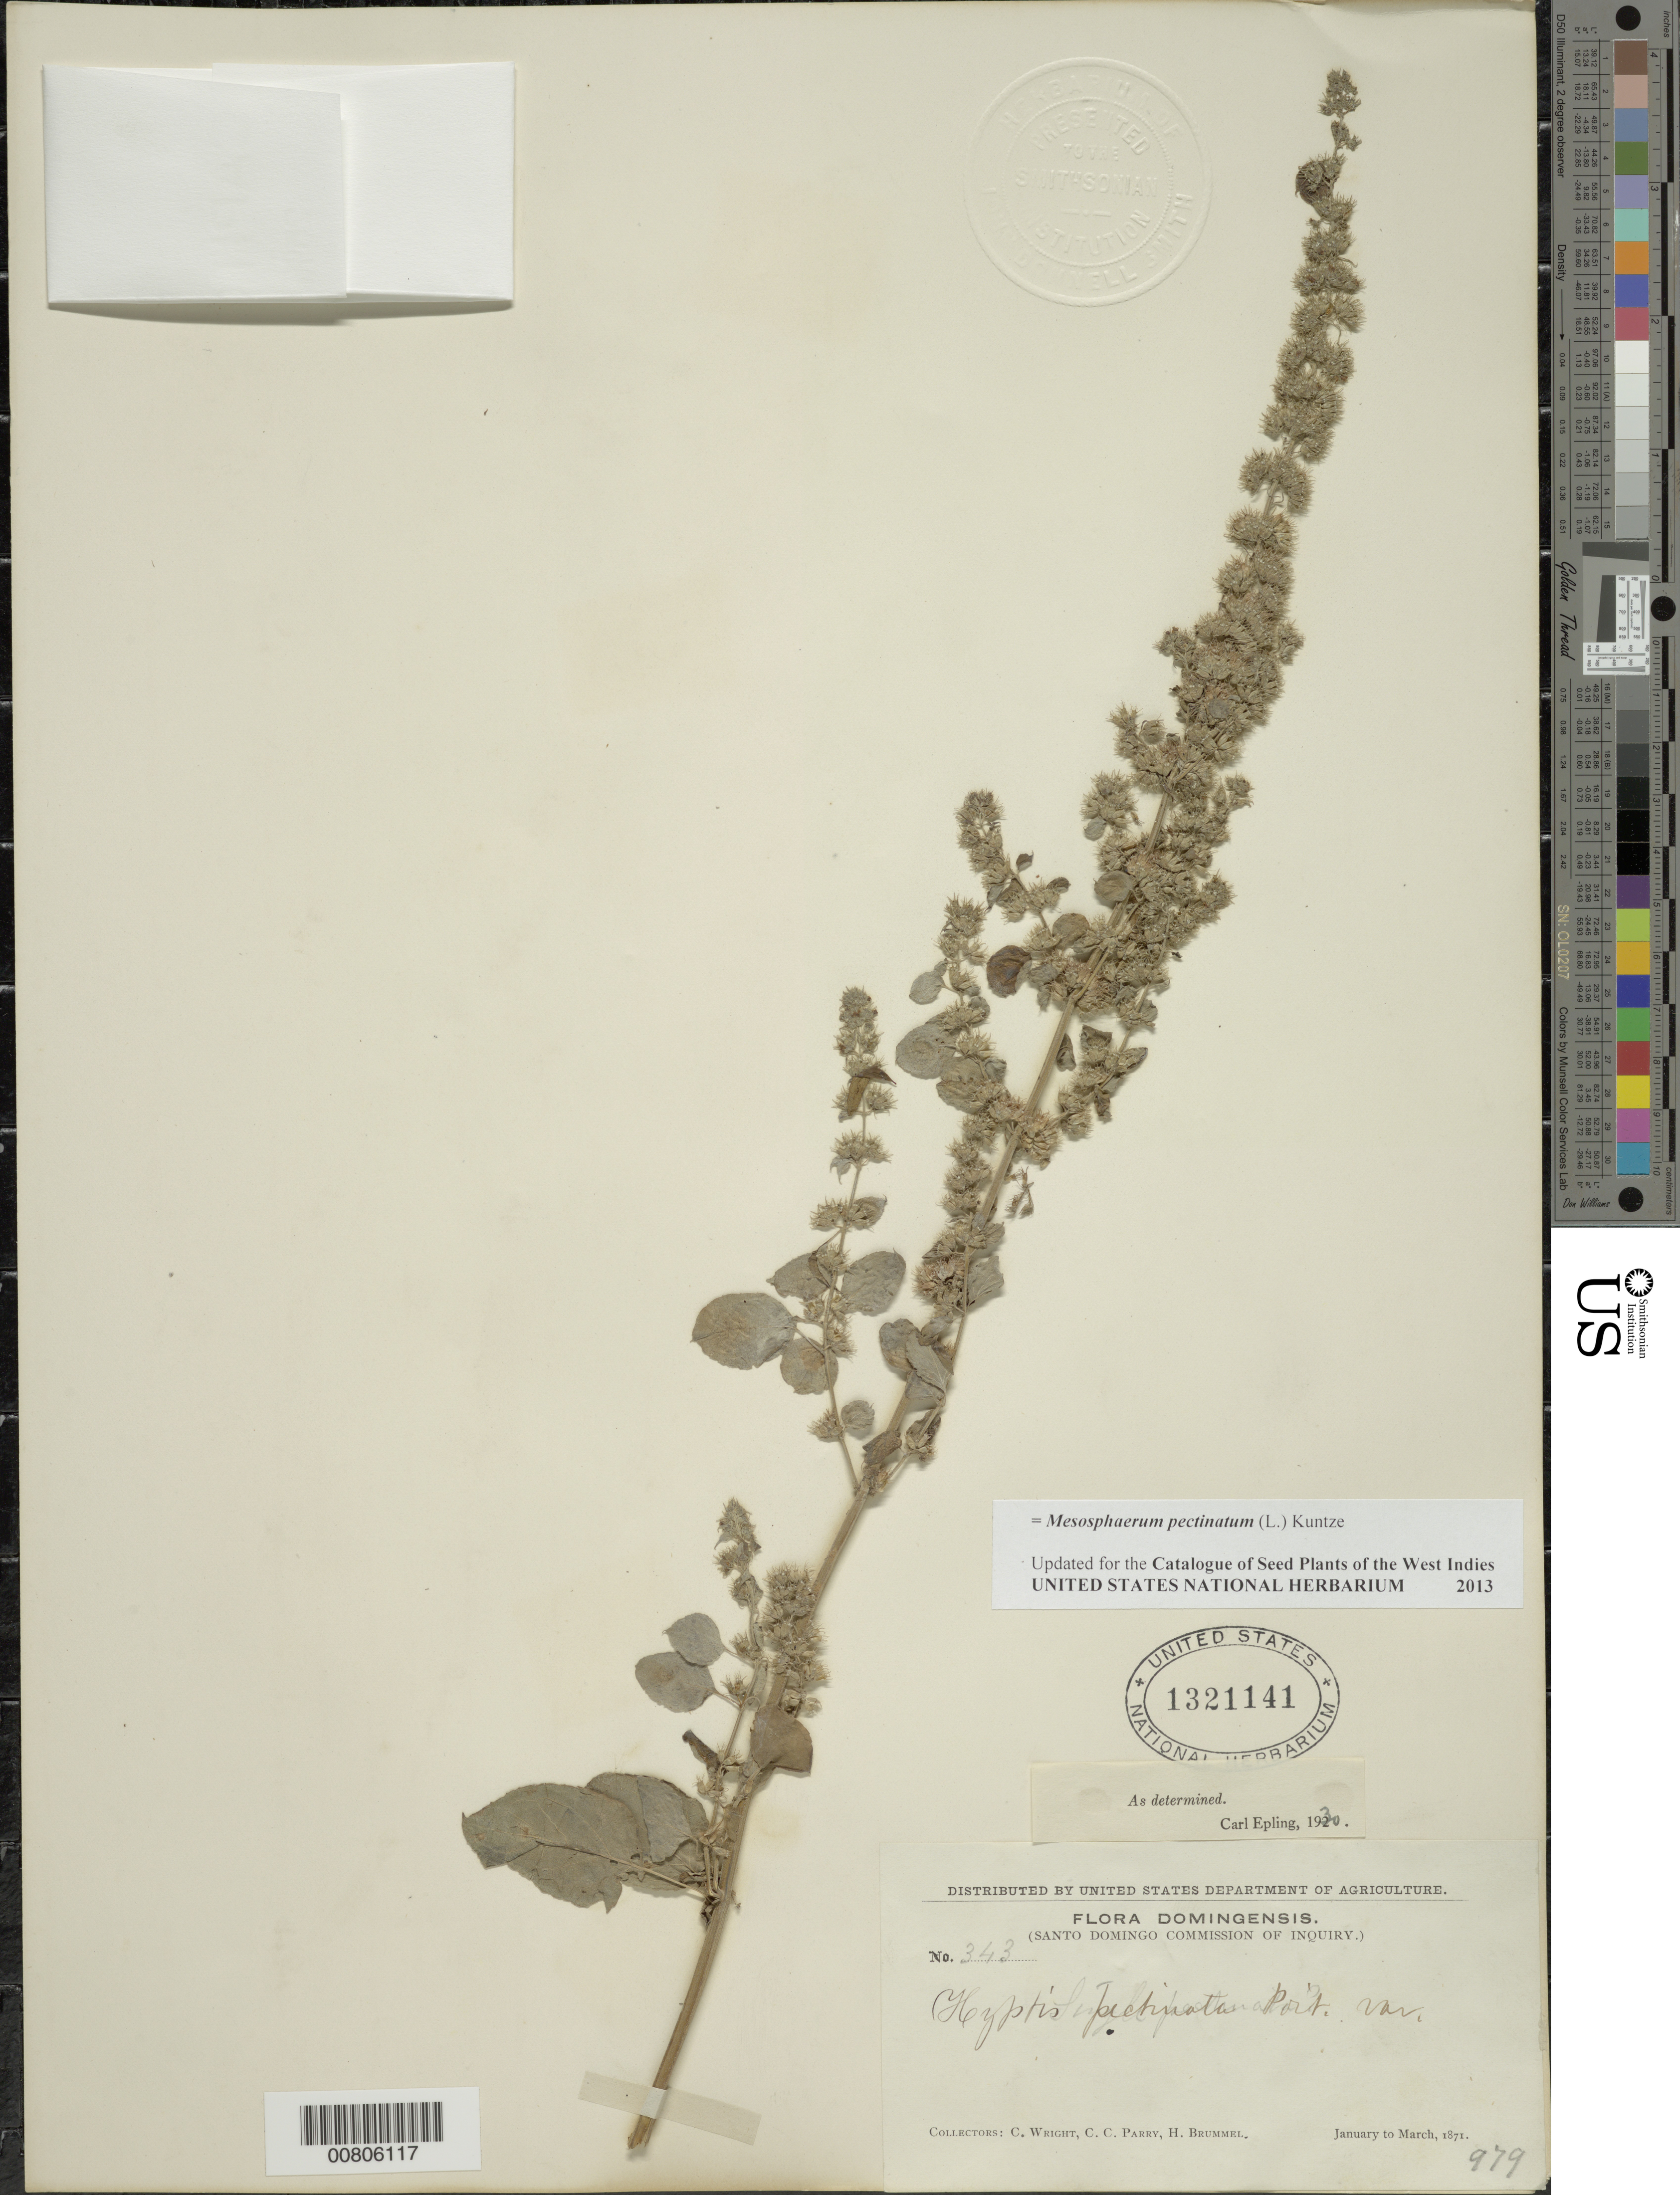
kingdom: Plantae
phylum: Tracheophyta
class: Magnoliopsida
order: Lamiales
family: Lamiaceae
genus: Mesosphaerum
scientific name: Mesosphaerum pectinatum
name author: (L.) Kuntze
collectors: C. Wright, C. C. Parry & H. Brummel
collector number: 343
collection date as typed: Jan 1871 to -- Mar 1871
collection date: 1871-01/1871-03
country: Dominican Republic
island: Hispaniola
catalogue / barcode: US 1321141